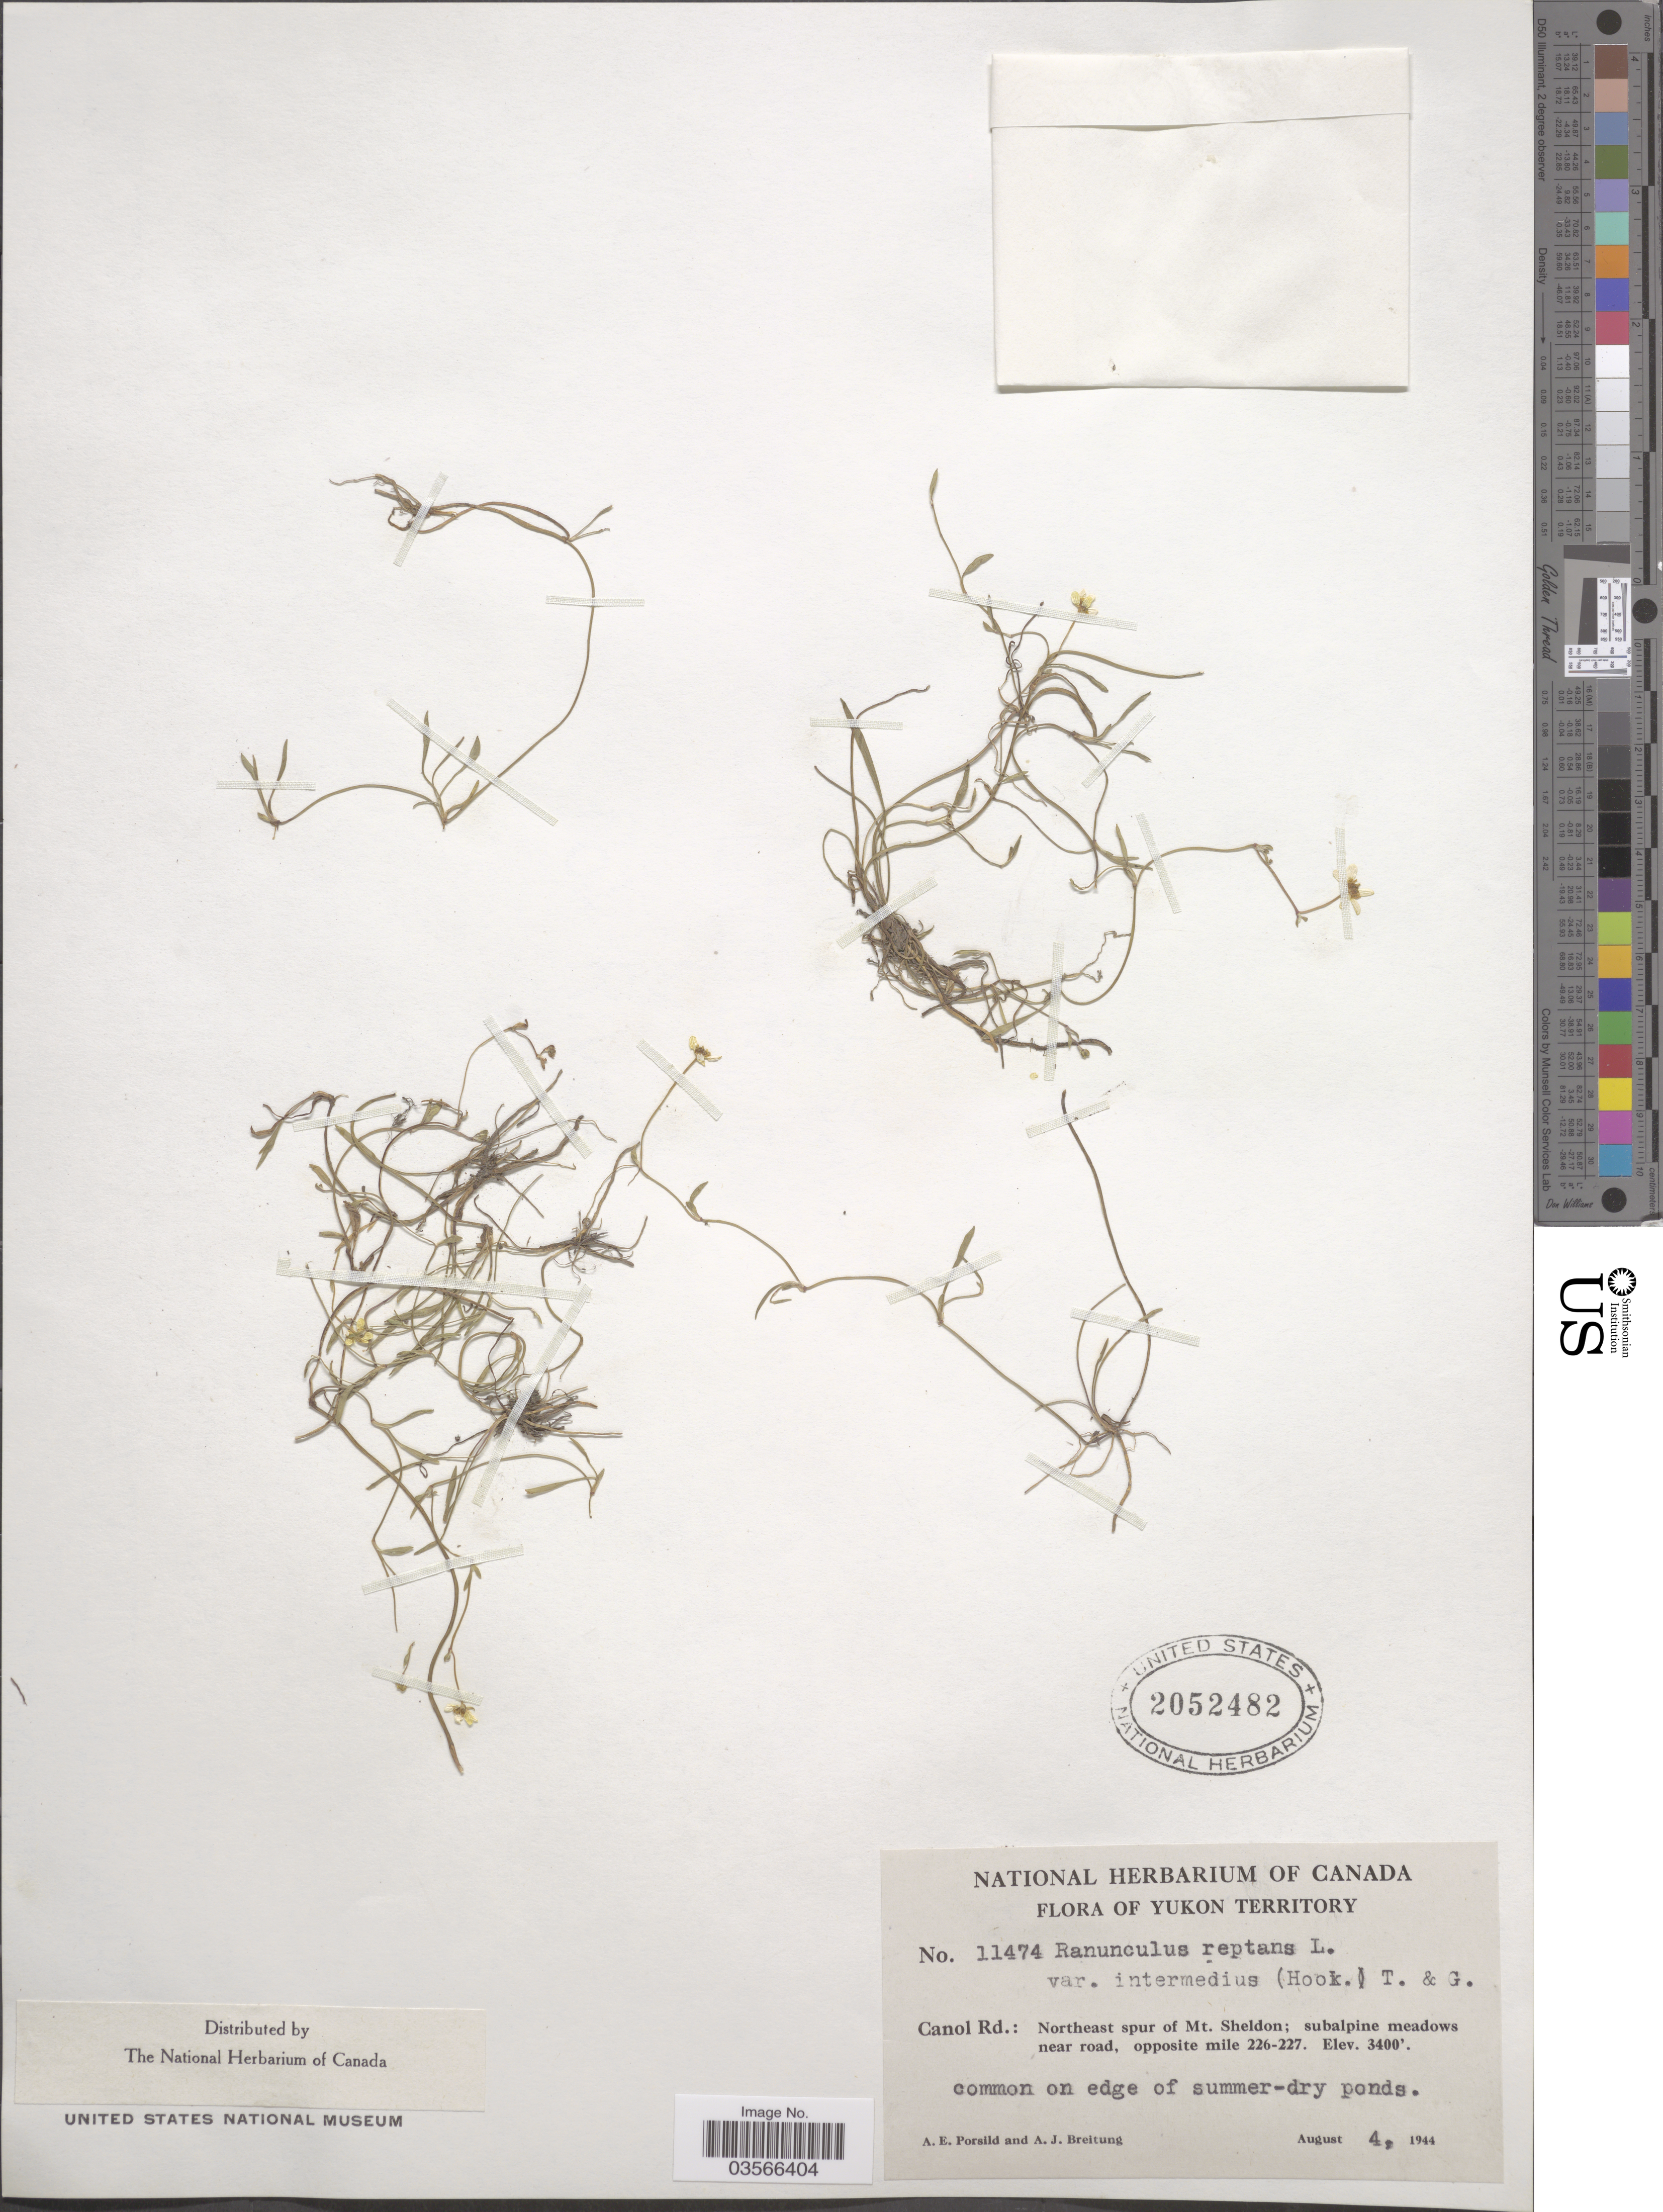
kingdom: Plantae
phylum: Tracheophyta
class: Magnoliopsida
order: Ranunculales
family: Ranunculaceae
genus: Ranunculus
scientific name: Ranunculus flammula var. filiformis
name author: (Michx.) Hook.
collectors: A. E. Porsild & A. Breitung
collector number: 11474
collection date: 1944-08-04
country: Canada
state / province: Yukon Territory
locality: Canol Rd.: Northeast spur of Mt. Sheldon; subalpine meadows near road, opposite mile 226-227.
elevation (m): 1036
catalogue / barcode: US 2052482